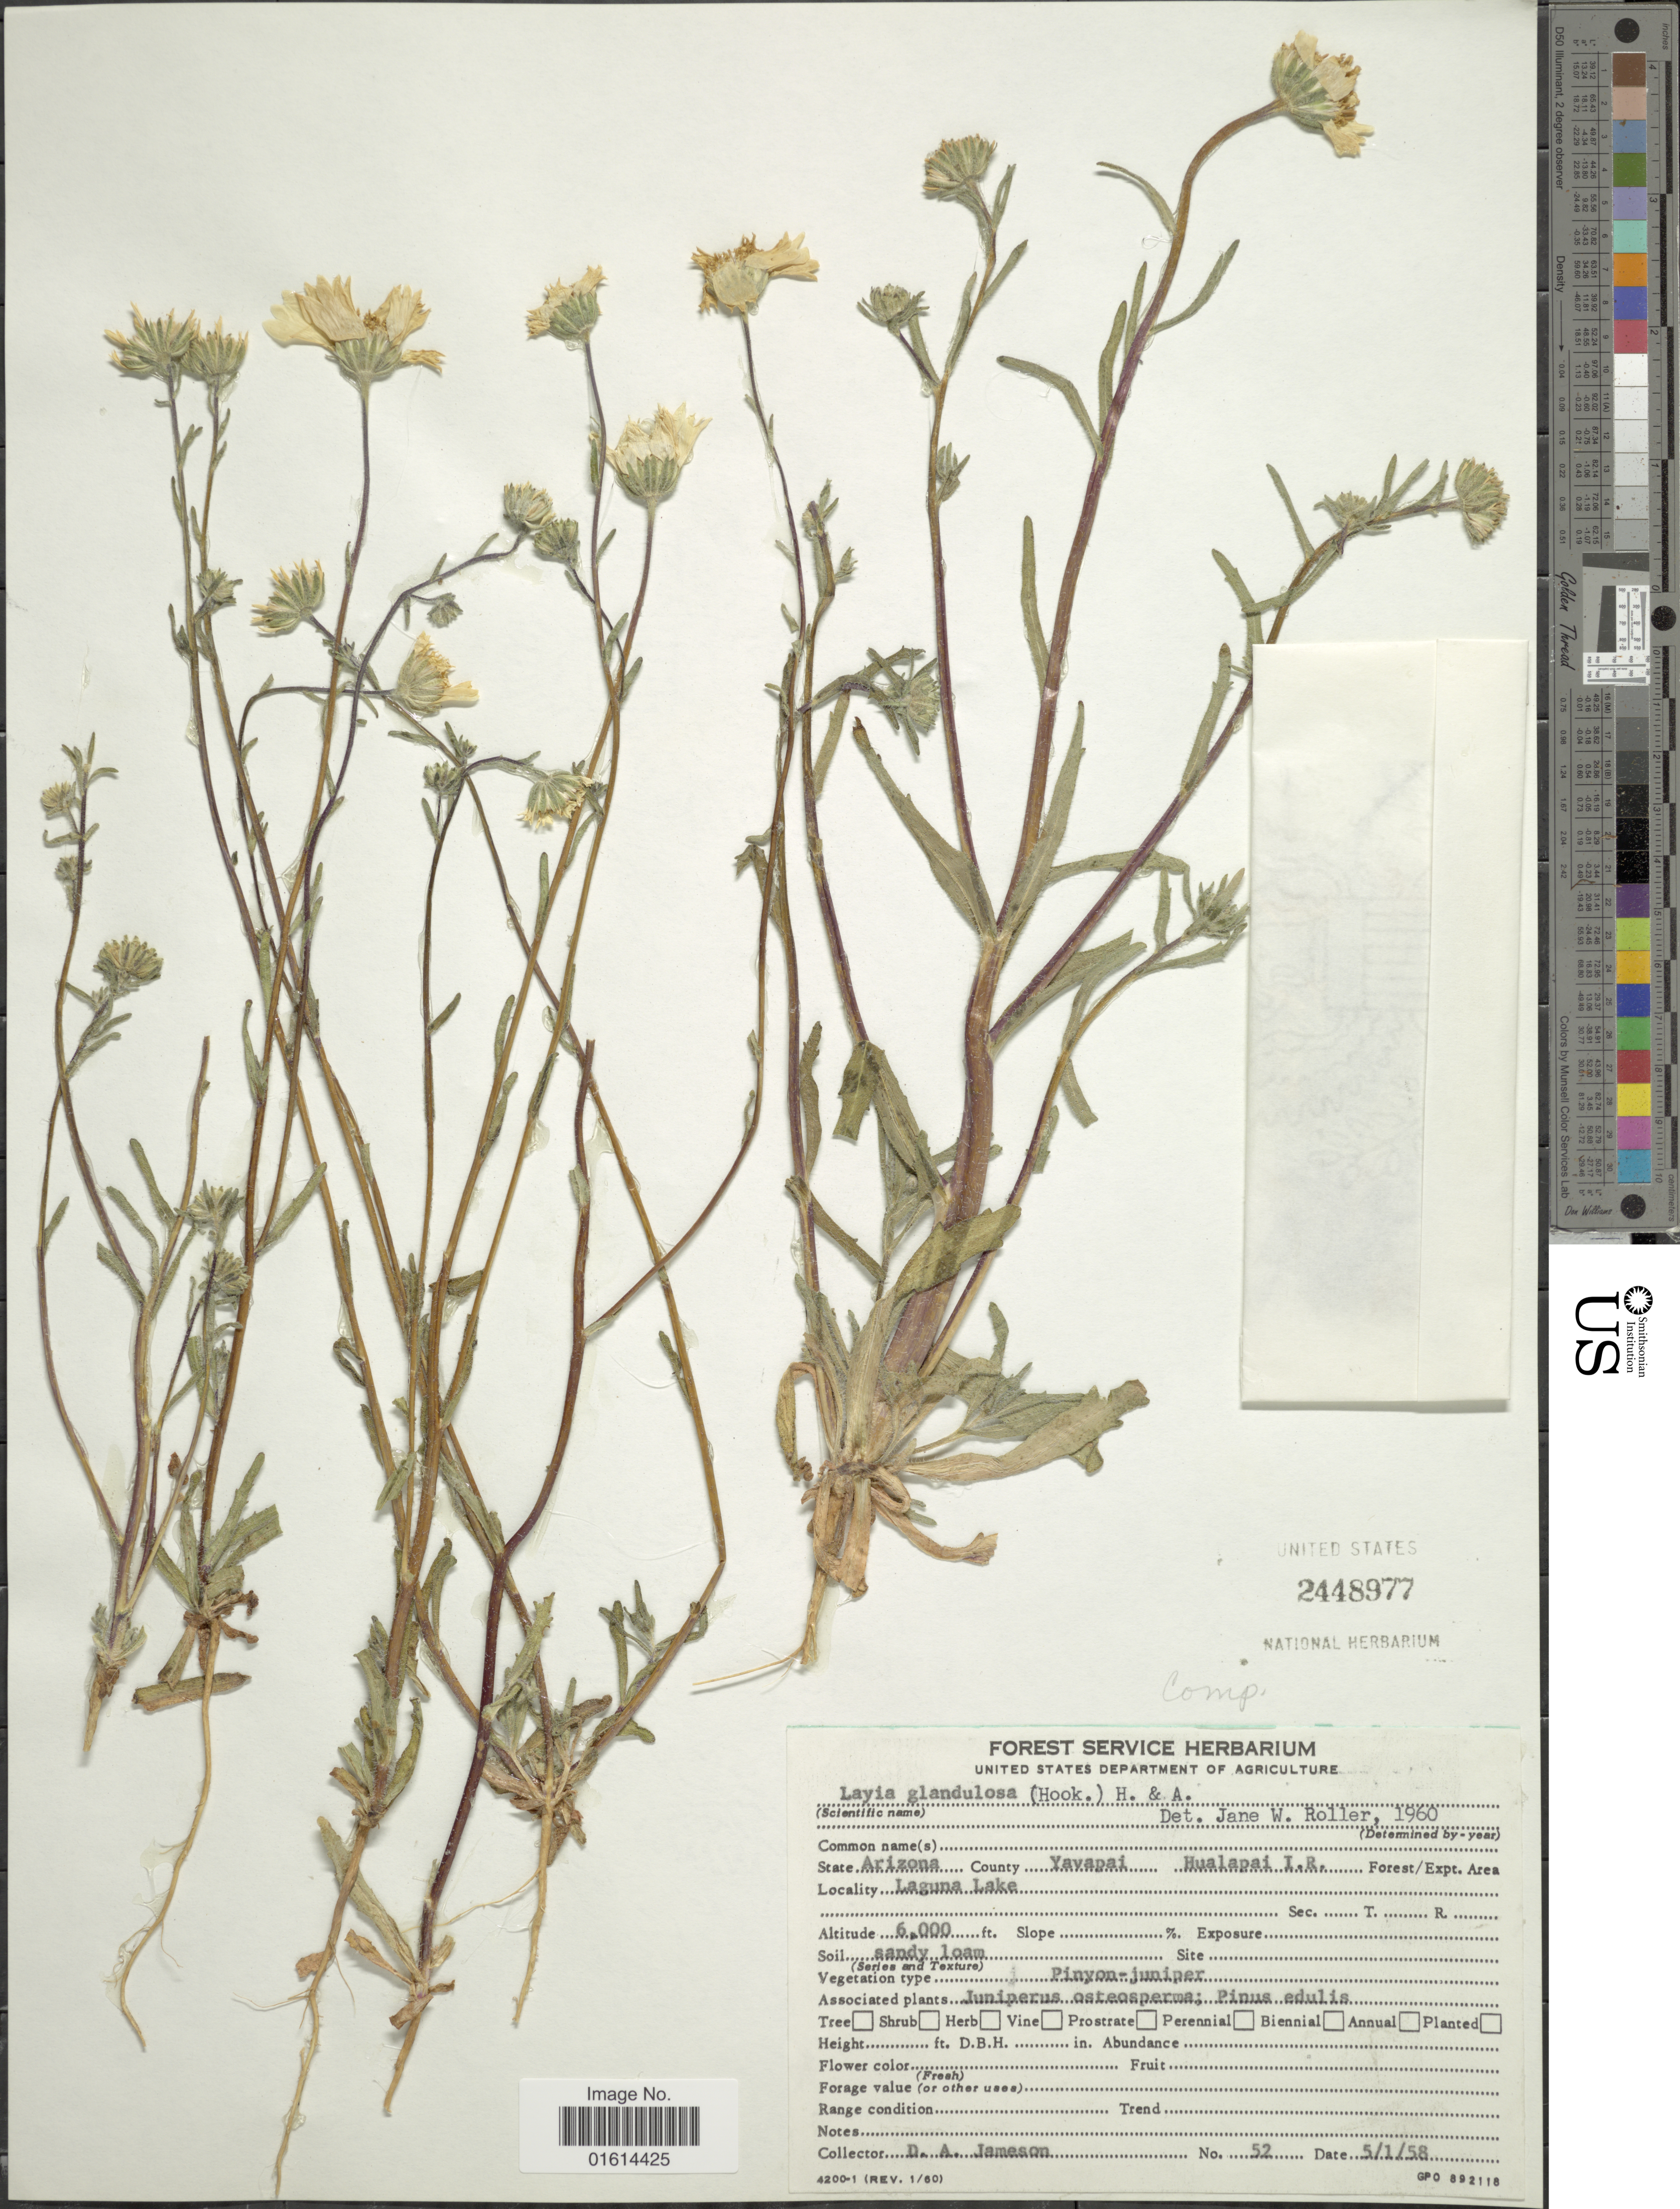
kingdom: Plantae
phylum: Tracheophyta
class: Magnoliopsida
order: Asterales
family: Asteraceae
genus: Layia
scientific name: Layia glandulosa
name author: Hook. & Arn.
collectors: D. Jameson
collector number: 52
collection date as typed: Transcribed d/m/y: 1/5/58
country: United States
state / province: Arizona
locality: State Arizona, County Yavapai, Hualapai I. R., Laguna Lake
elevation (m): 1829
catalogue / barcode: US 2448977